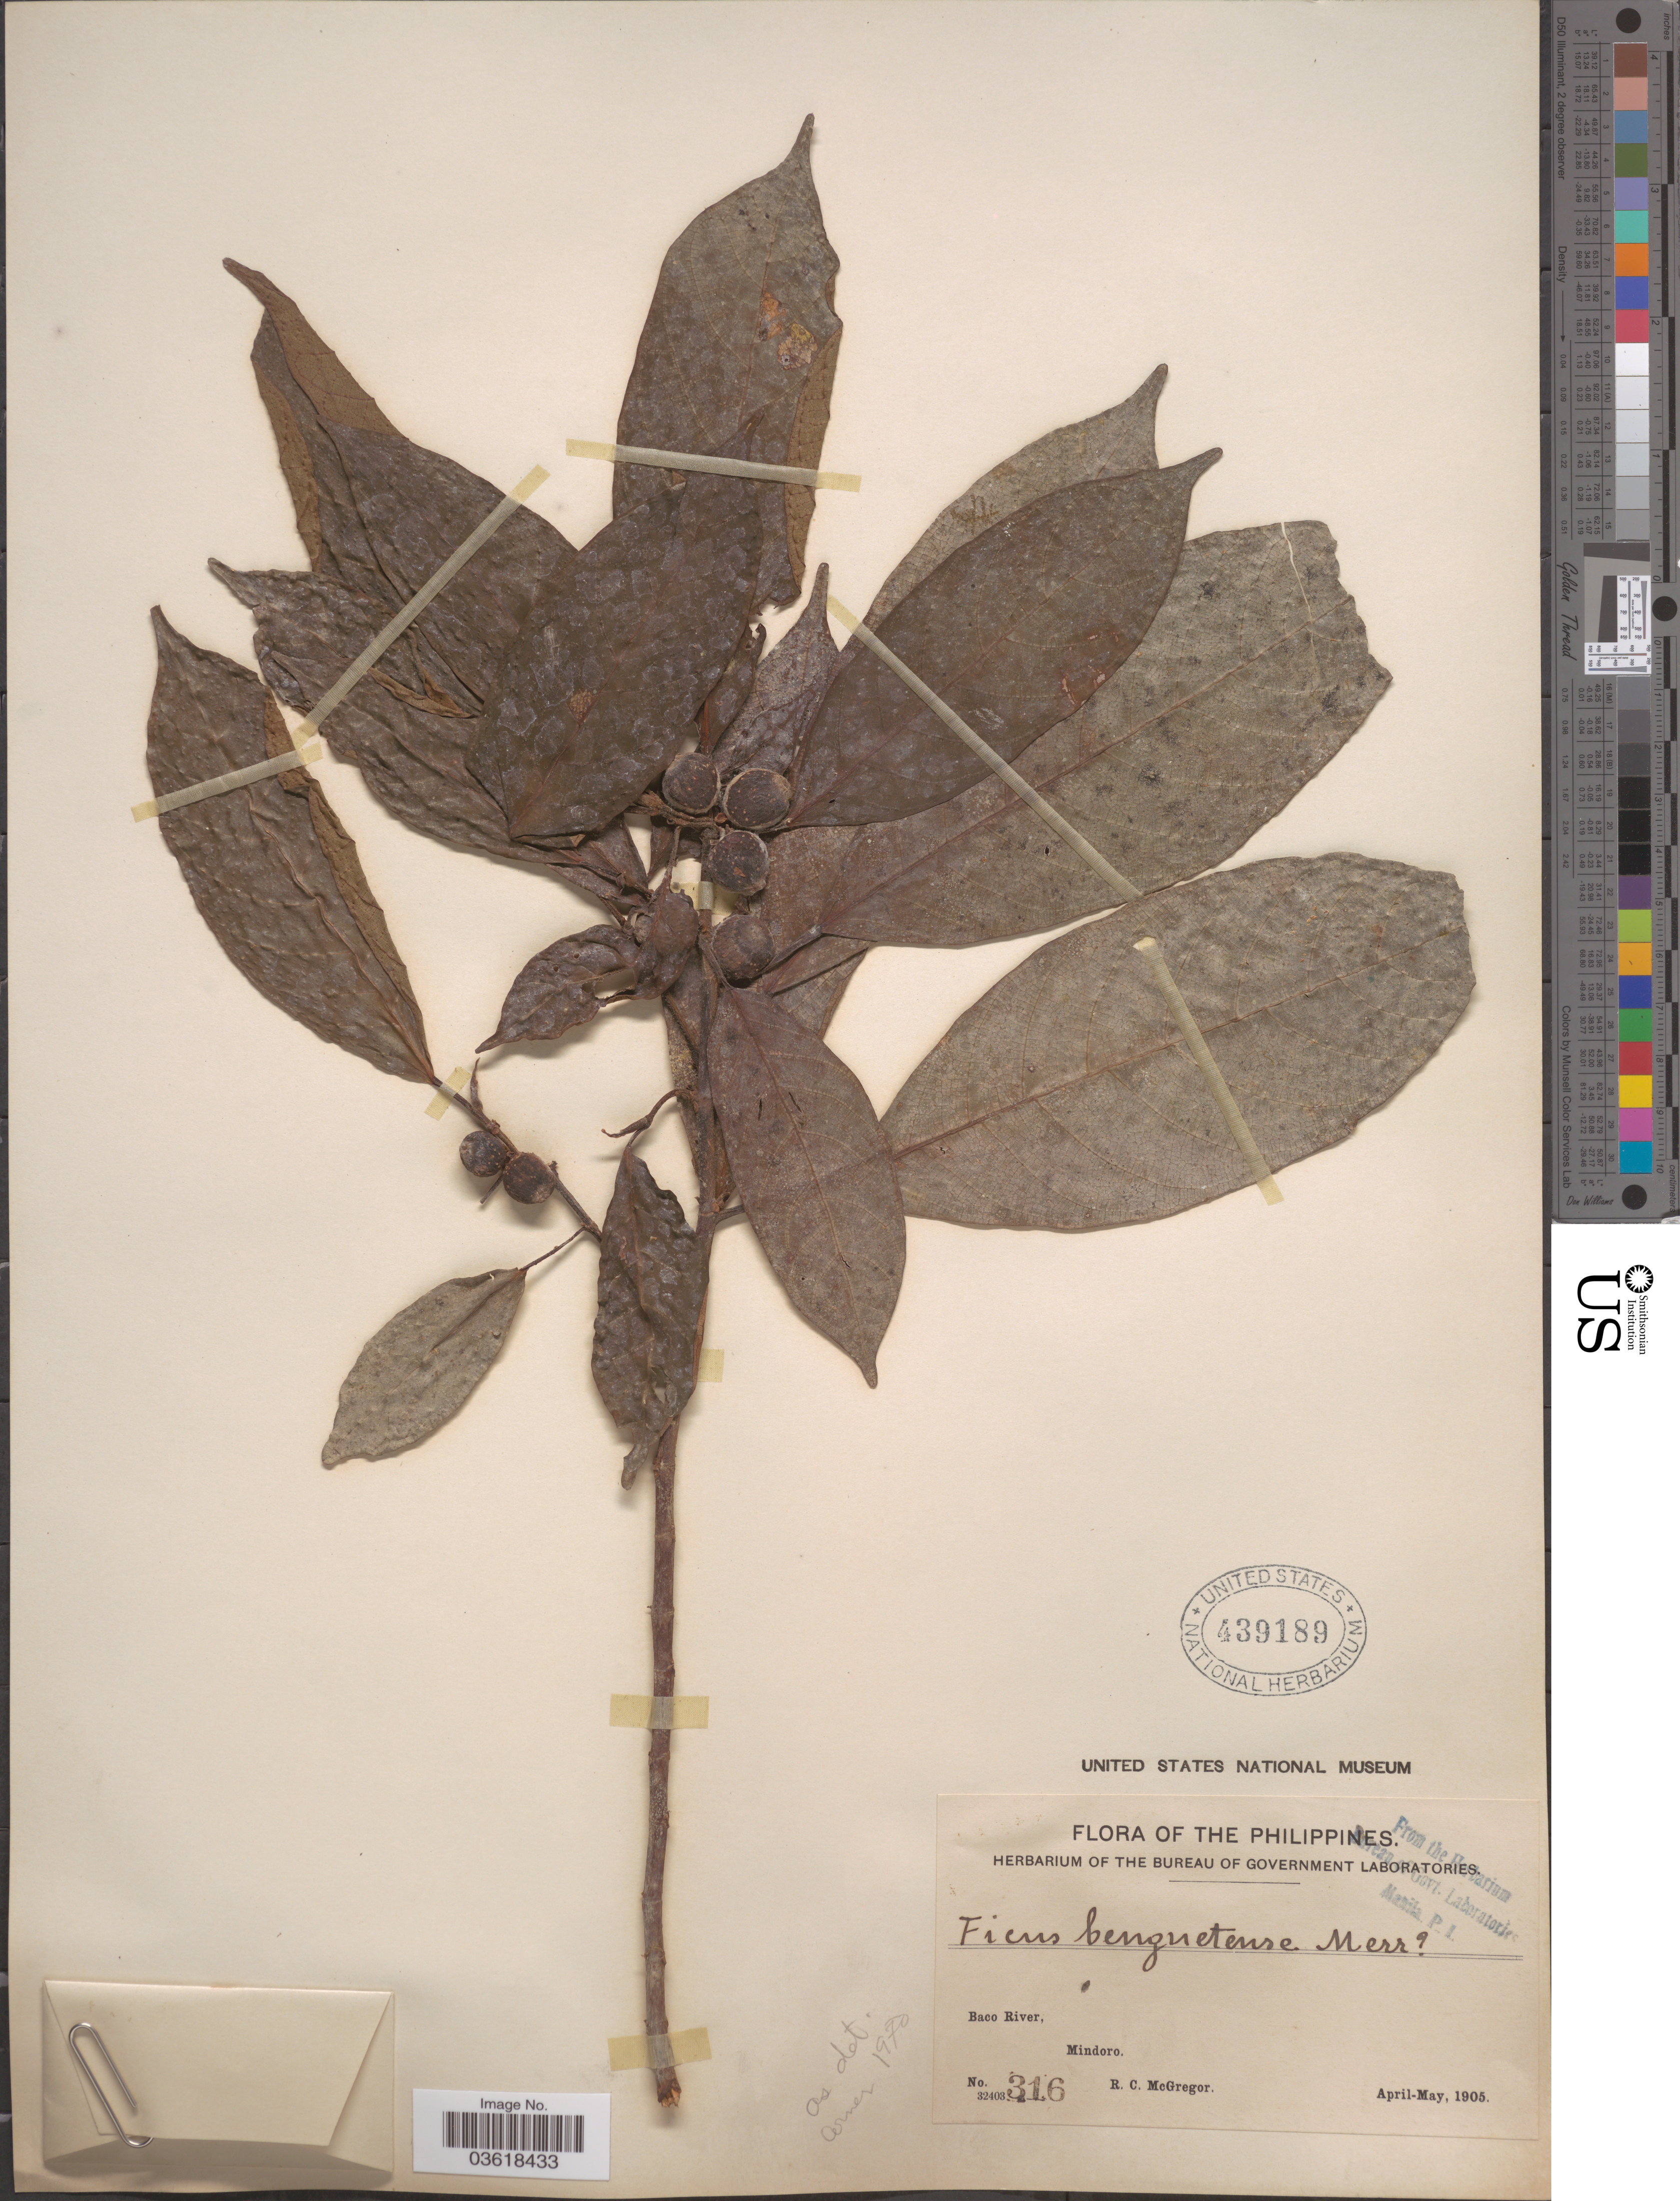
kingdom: Plantae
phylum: Tracheophyta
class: Magnoliopsida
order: Rosales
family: Moraceae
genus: Ficus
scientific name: Ficus benguetensis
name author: Merr.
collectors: R. C. McGregor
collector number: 316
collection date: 1905-04/1905-05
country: Philippines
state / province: Mimaropa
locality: Baco River, Mindoro.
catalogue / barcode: US 439189